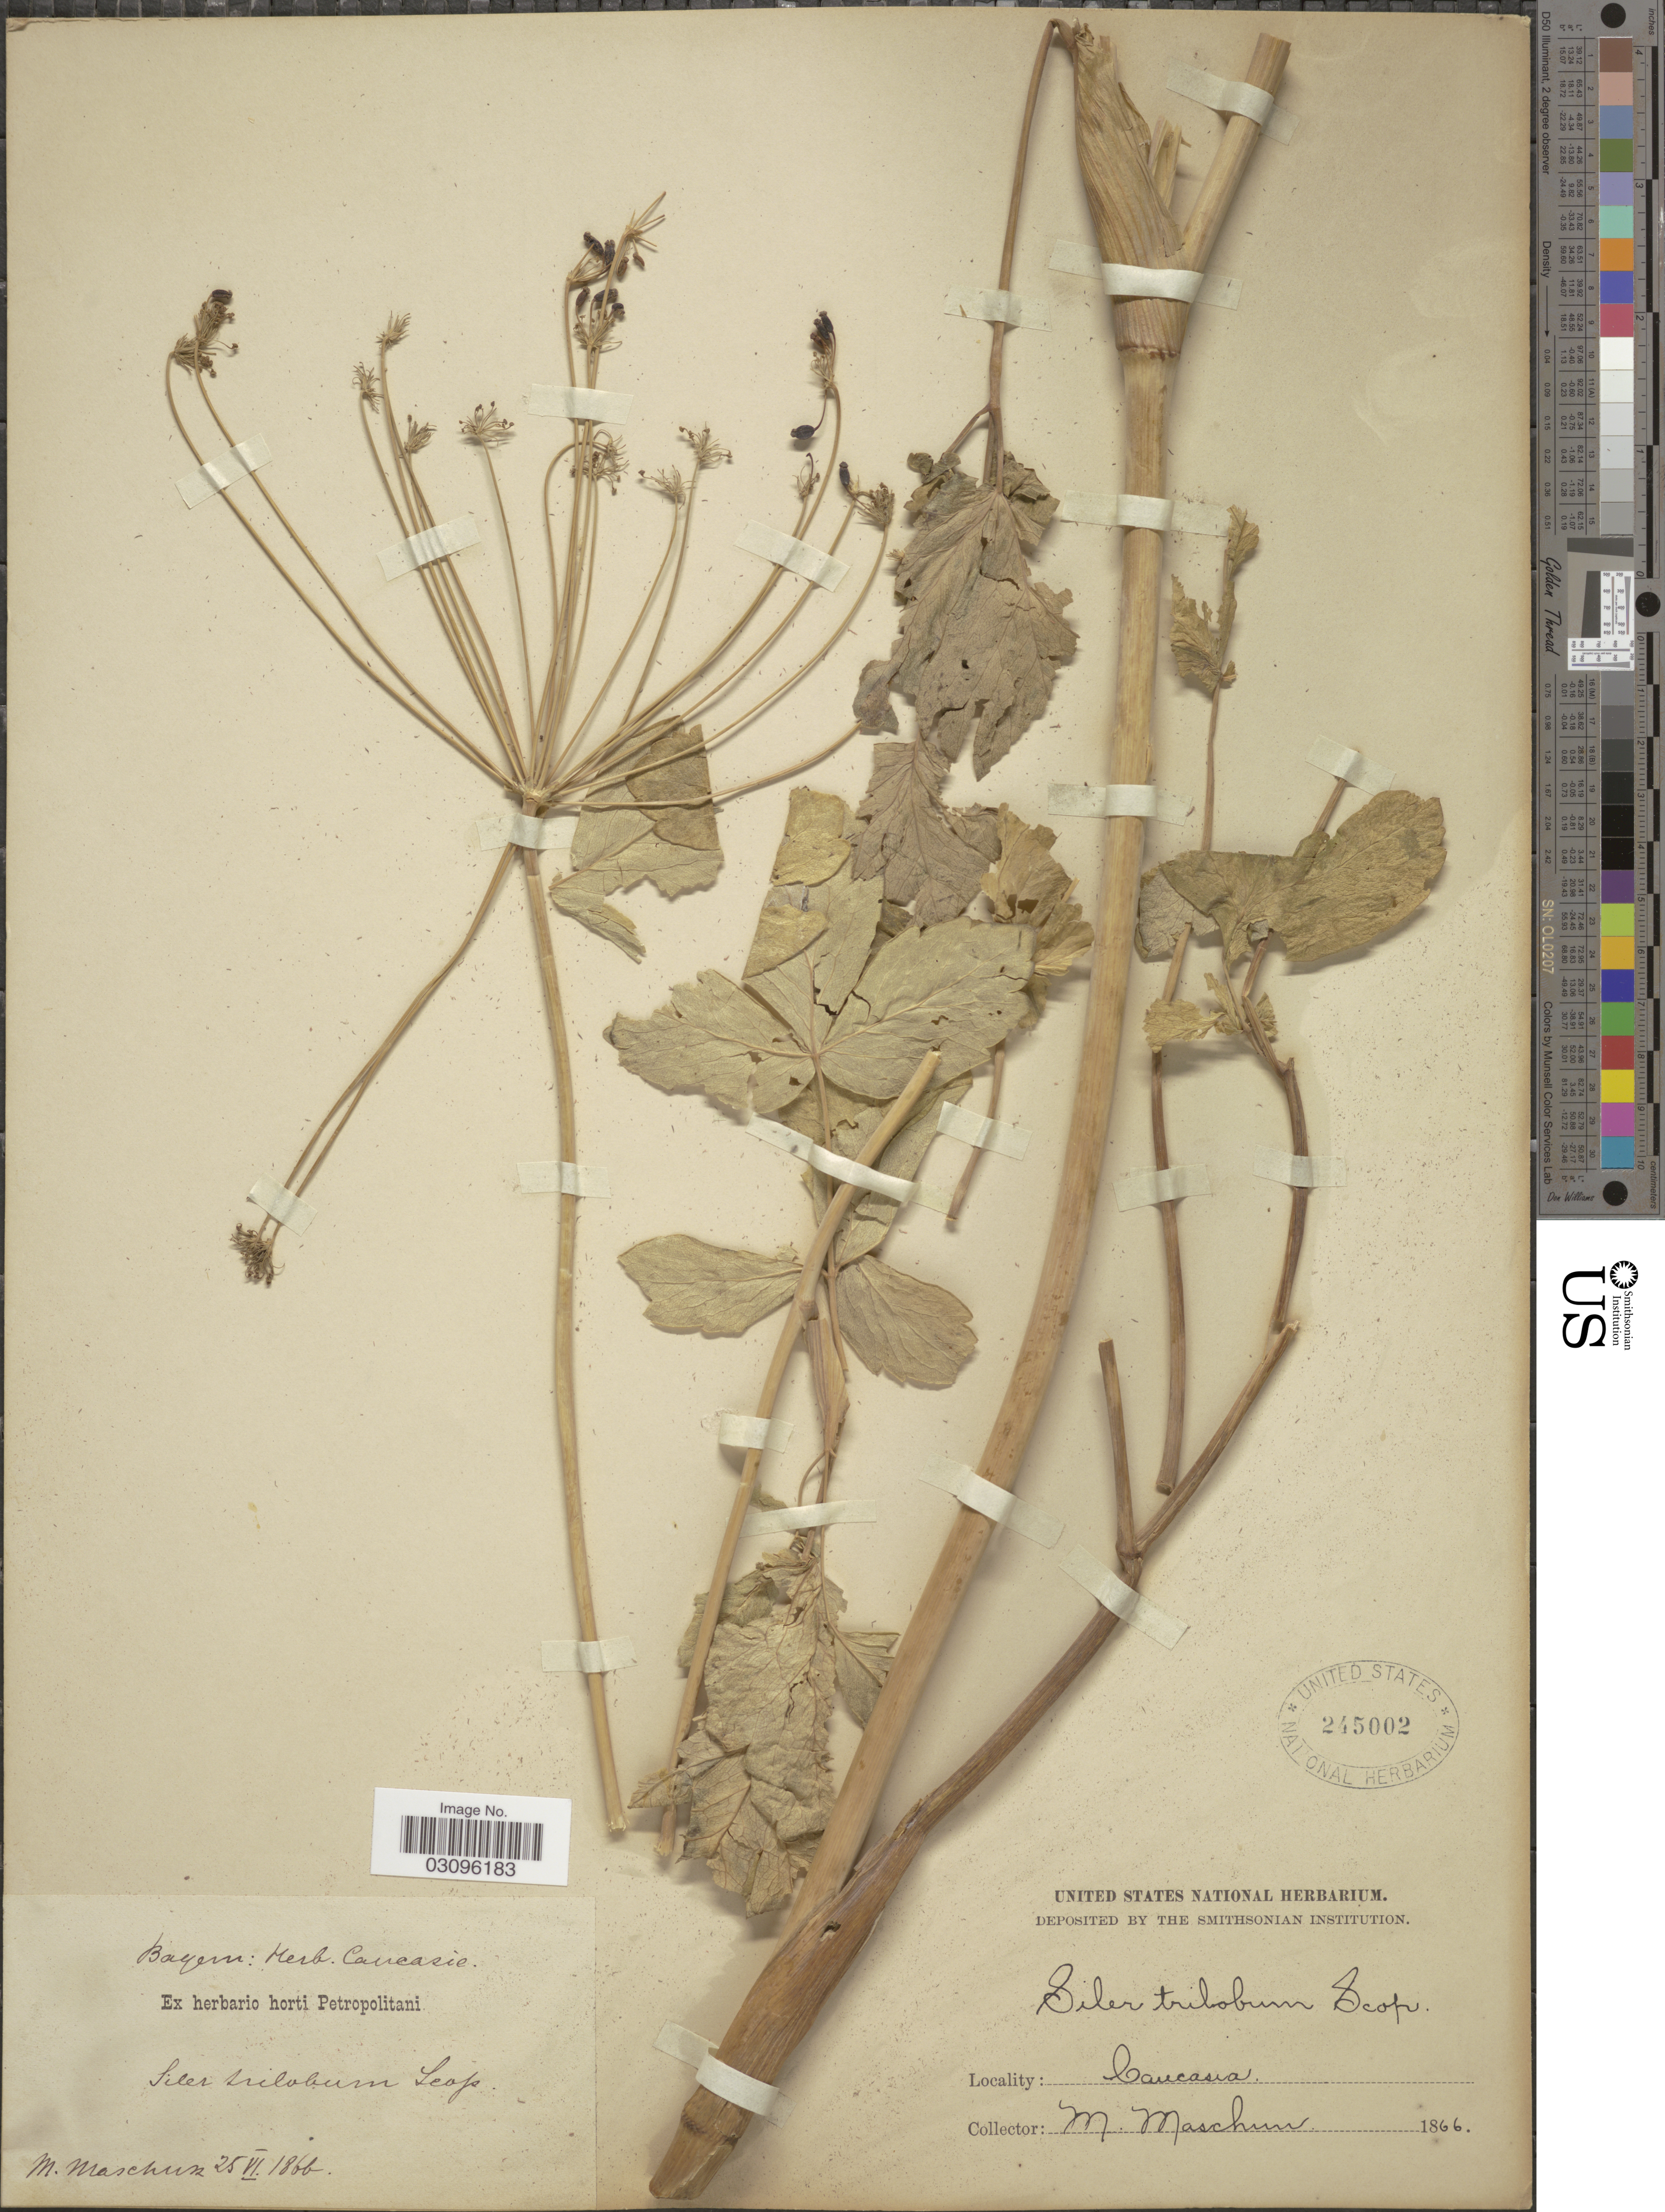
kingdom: Plantae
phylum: Tracheophyta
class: Magnoliopsida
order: Apiales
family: Apiaceae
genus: Laser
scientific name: Laser trilobum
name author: (L.) Borkh.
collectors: M. Maschun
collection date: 1866-06-25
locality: Caucasia.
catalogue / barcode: US 245002